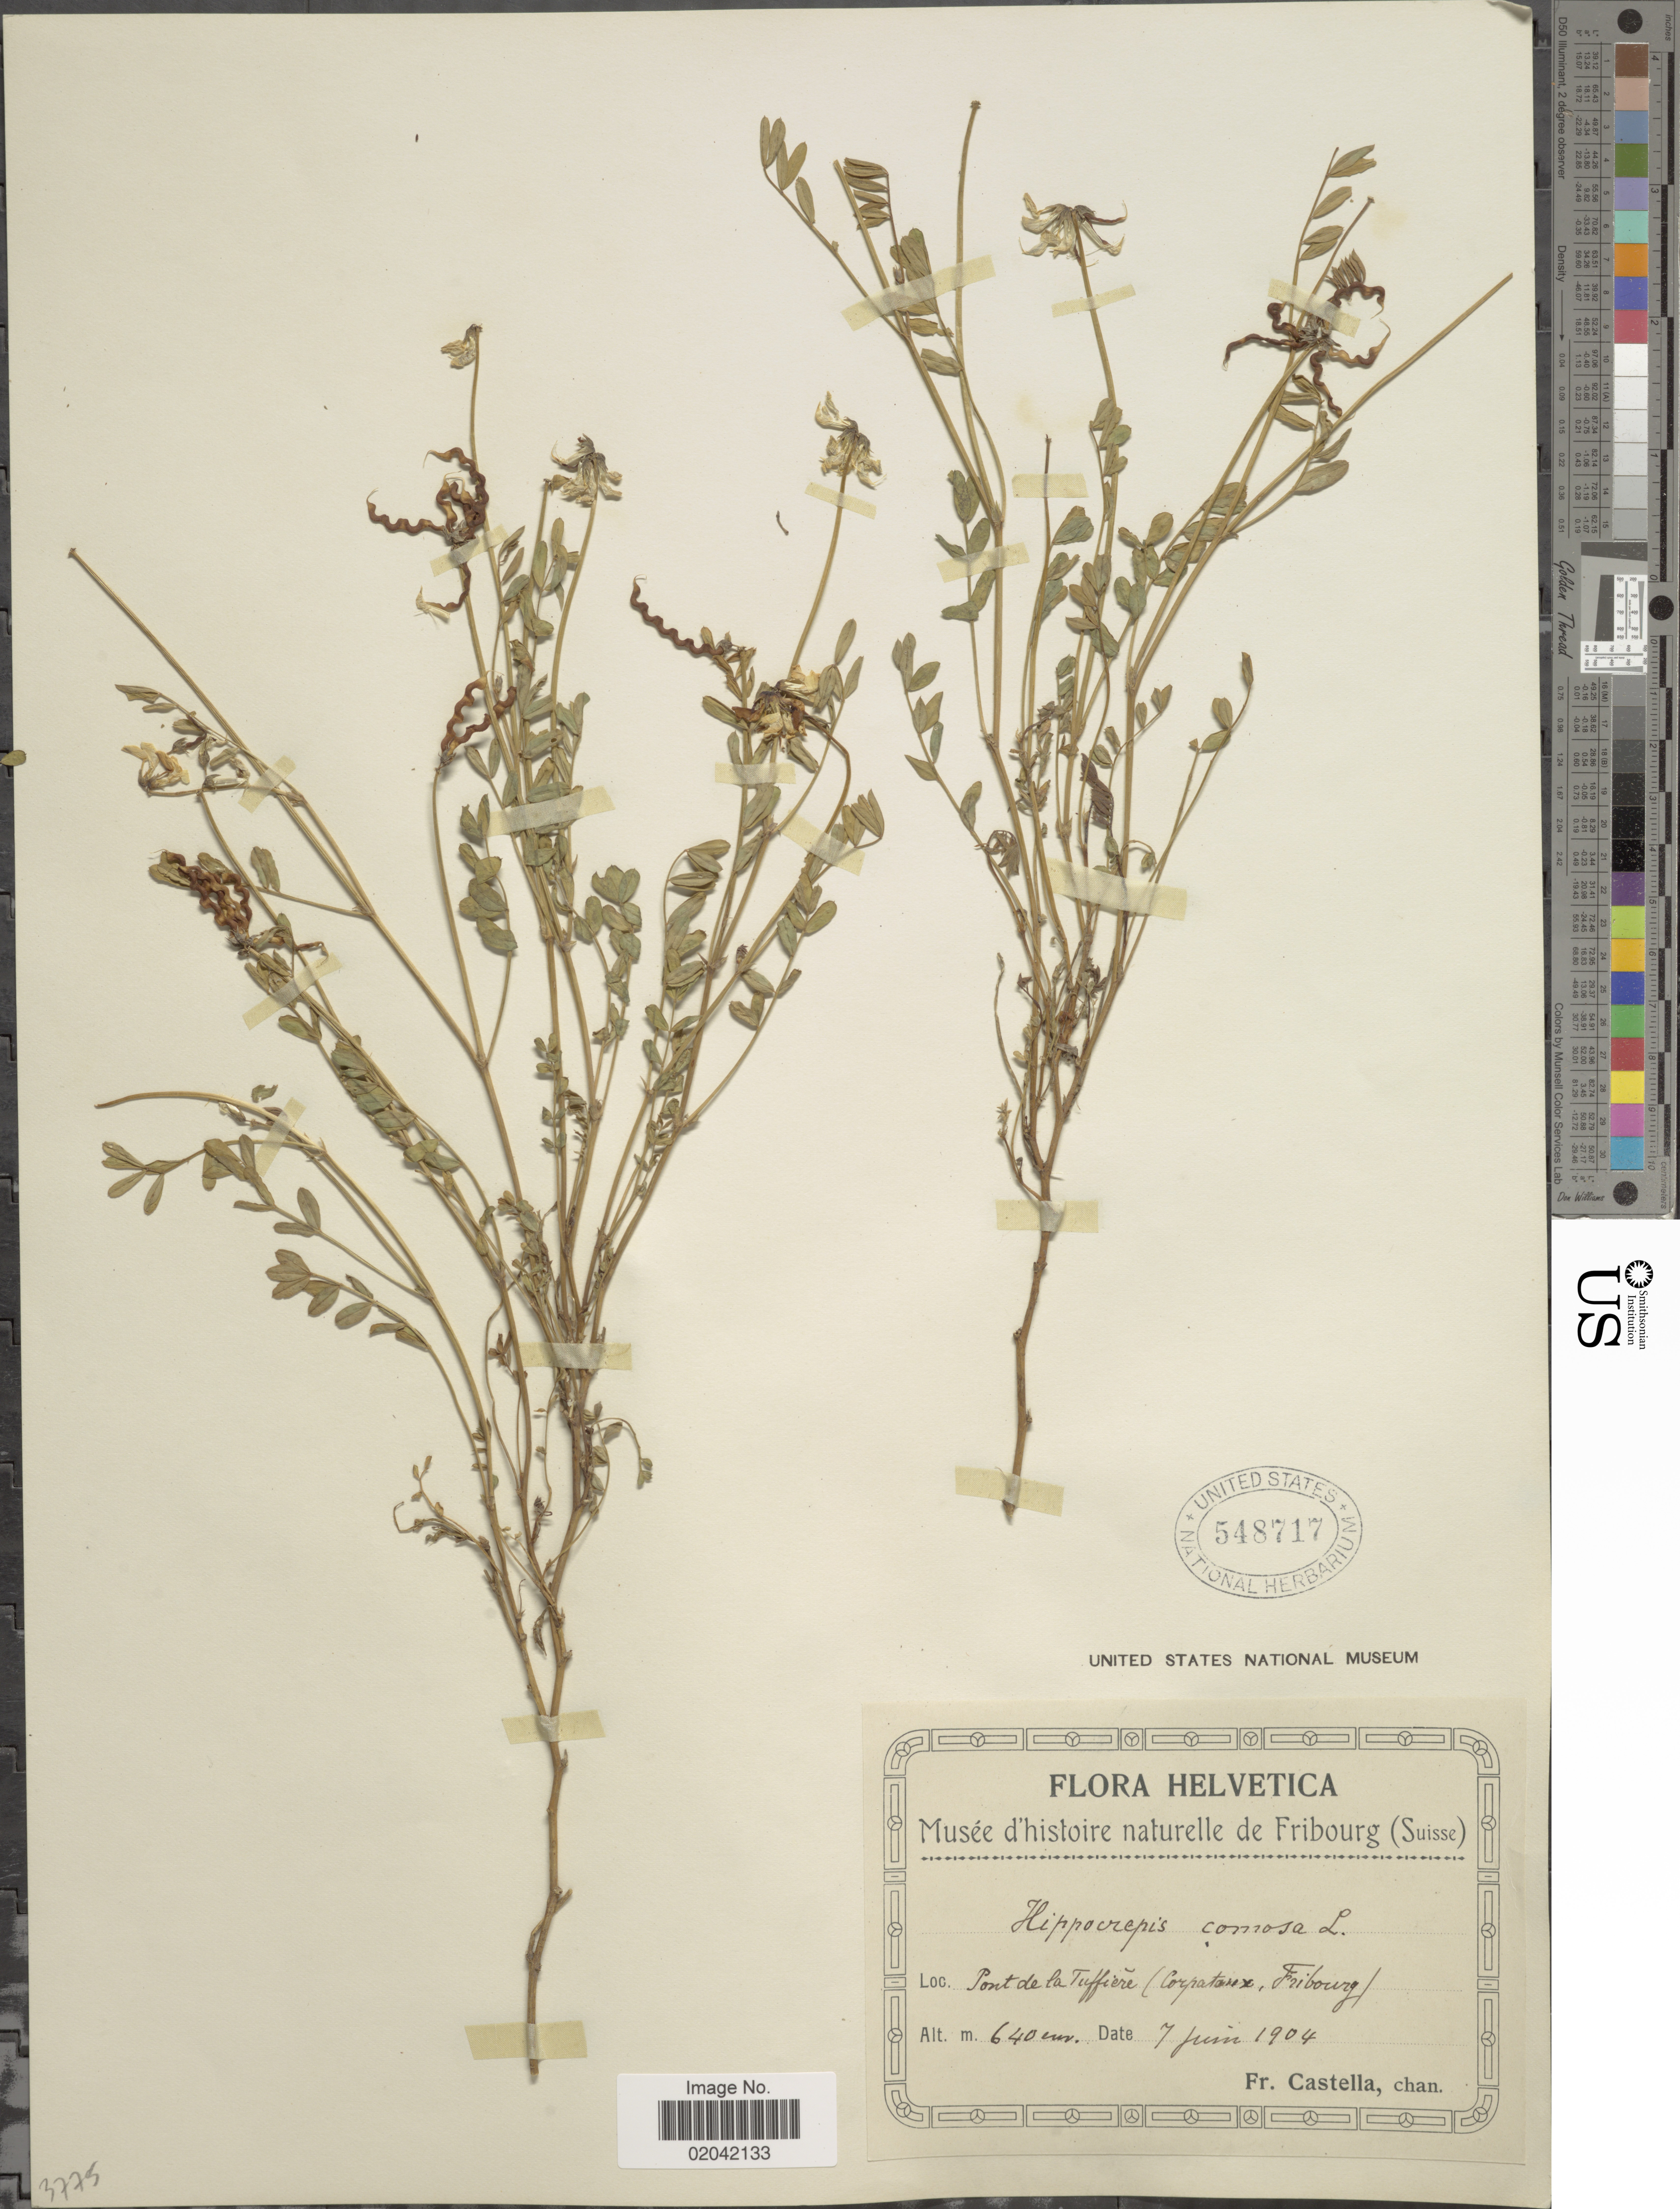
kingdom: Plantae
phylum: Tracheophyta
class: Magnoliopsida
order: Fabales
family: Fabaceae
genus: Hippocrepis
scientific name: Hippocrepis comosa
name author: L.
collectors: Fr. Castella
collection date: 1904-06-07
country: Switzerland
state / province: Fribourg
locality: Helvetica. Pont de la Tuffiere ( Corpataux, Fribourg)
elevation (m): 640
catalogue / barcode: US 548717